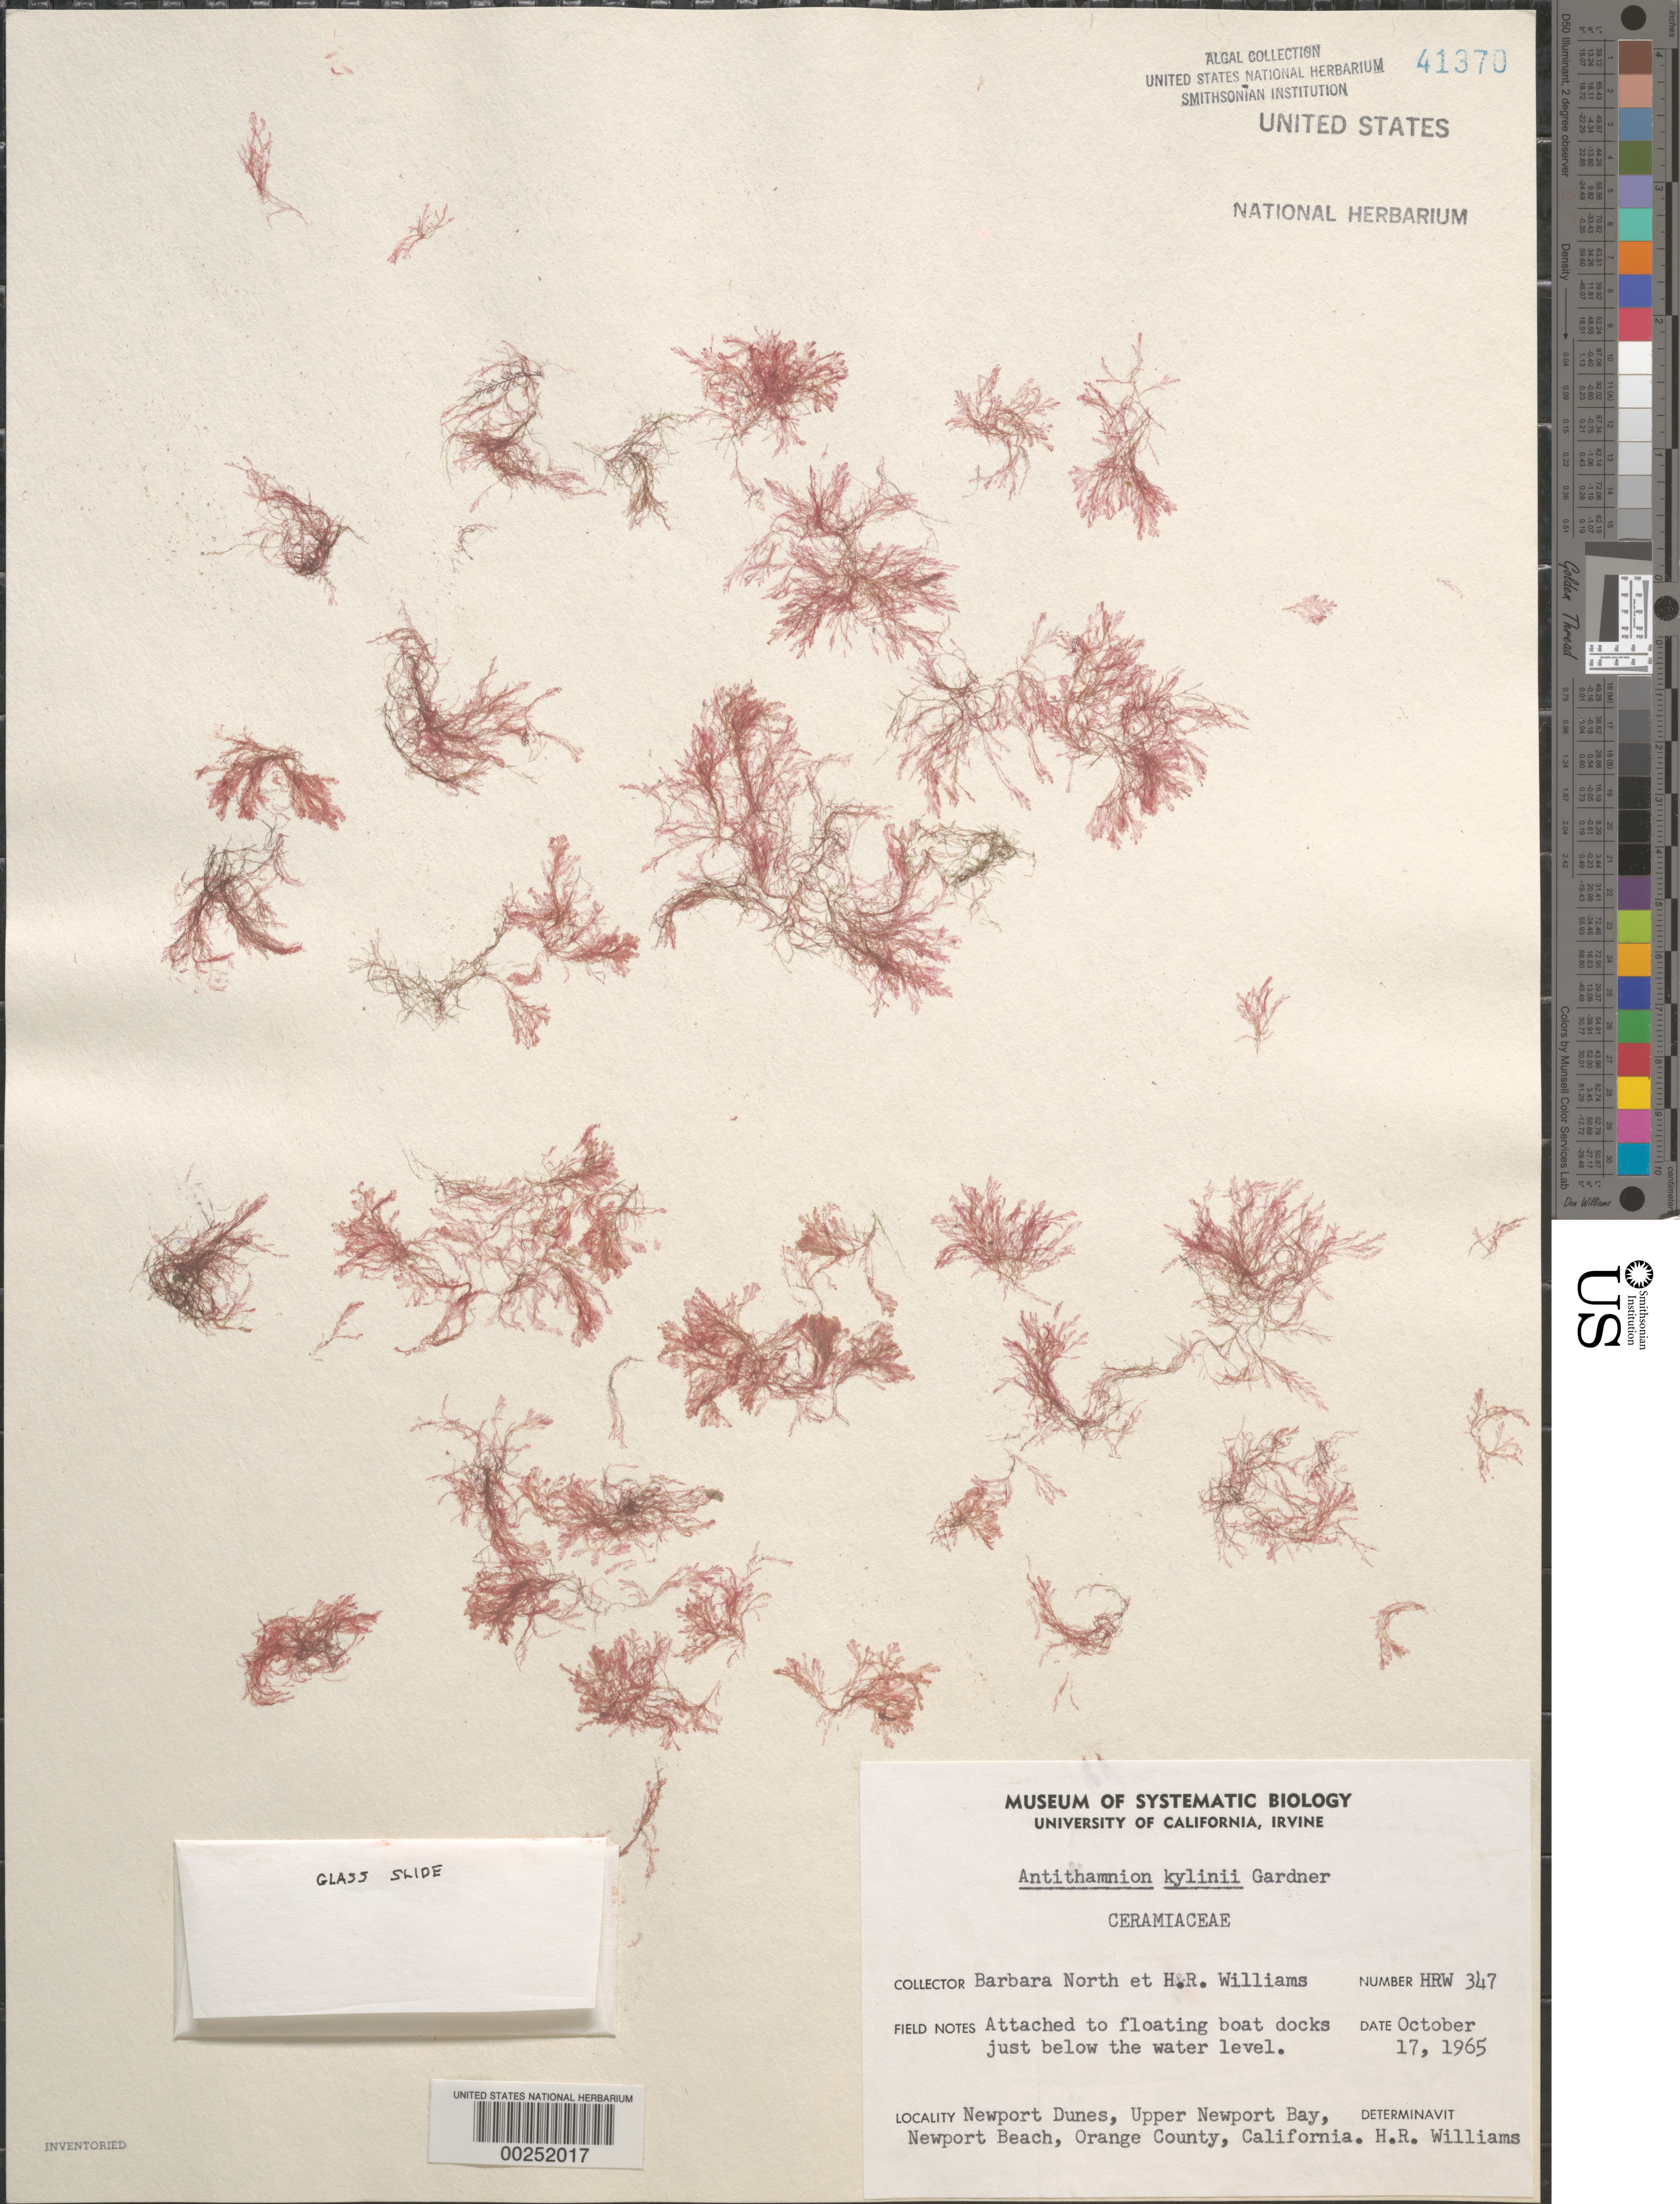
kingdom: Plantae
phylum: Rhodophyta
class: Florideophyceae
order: Ceramiales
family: Ceramiaceae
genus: Antithamnion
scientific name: Antithamnion kylinii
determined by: Williams, H. R.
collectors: B. North & H. R. Williams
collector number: HRW 347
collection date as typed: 17 Oct 1965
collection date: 1965-10-17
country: United States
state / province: California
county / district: Orange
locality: Newport Dunes, Upper Newport Bay, Newport Beach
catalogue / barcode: US 41370